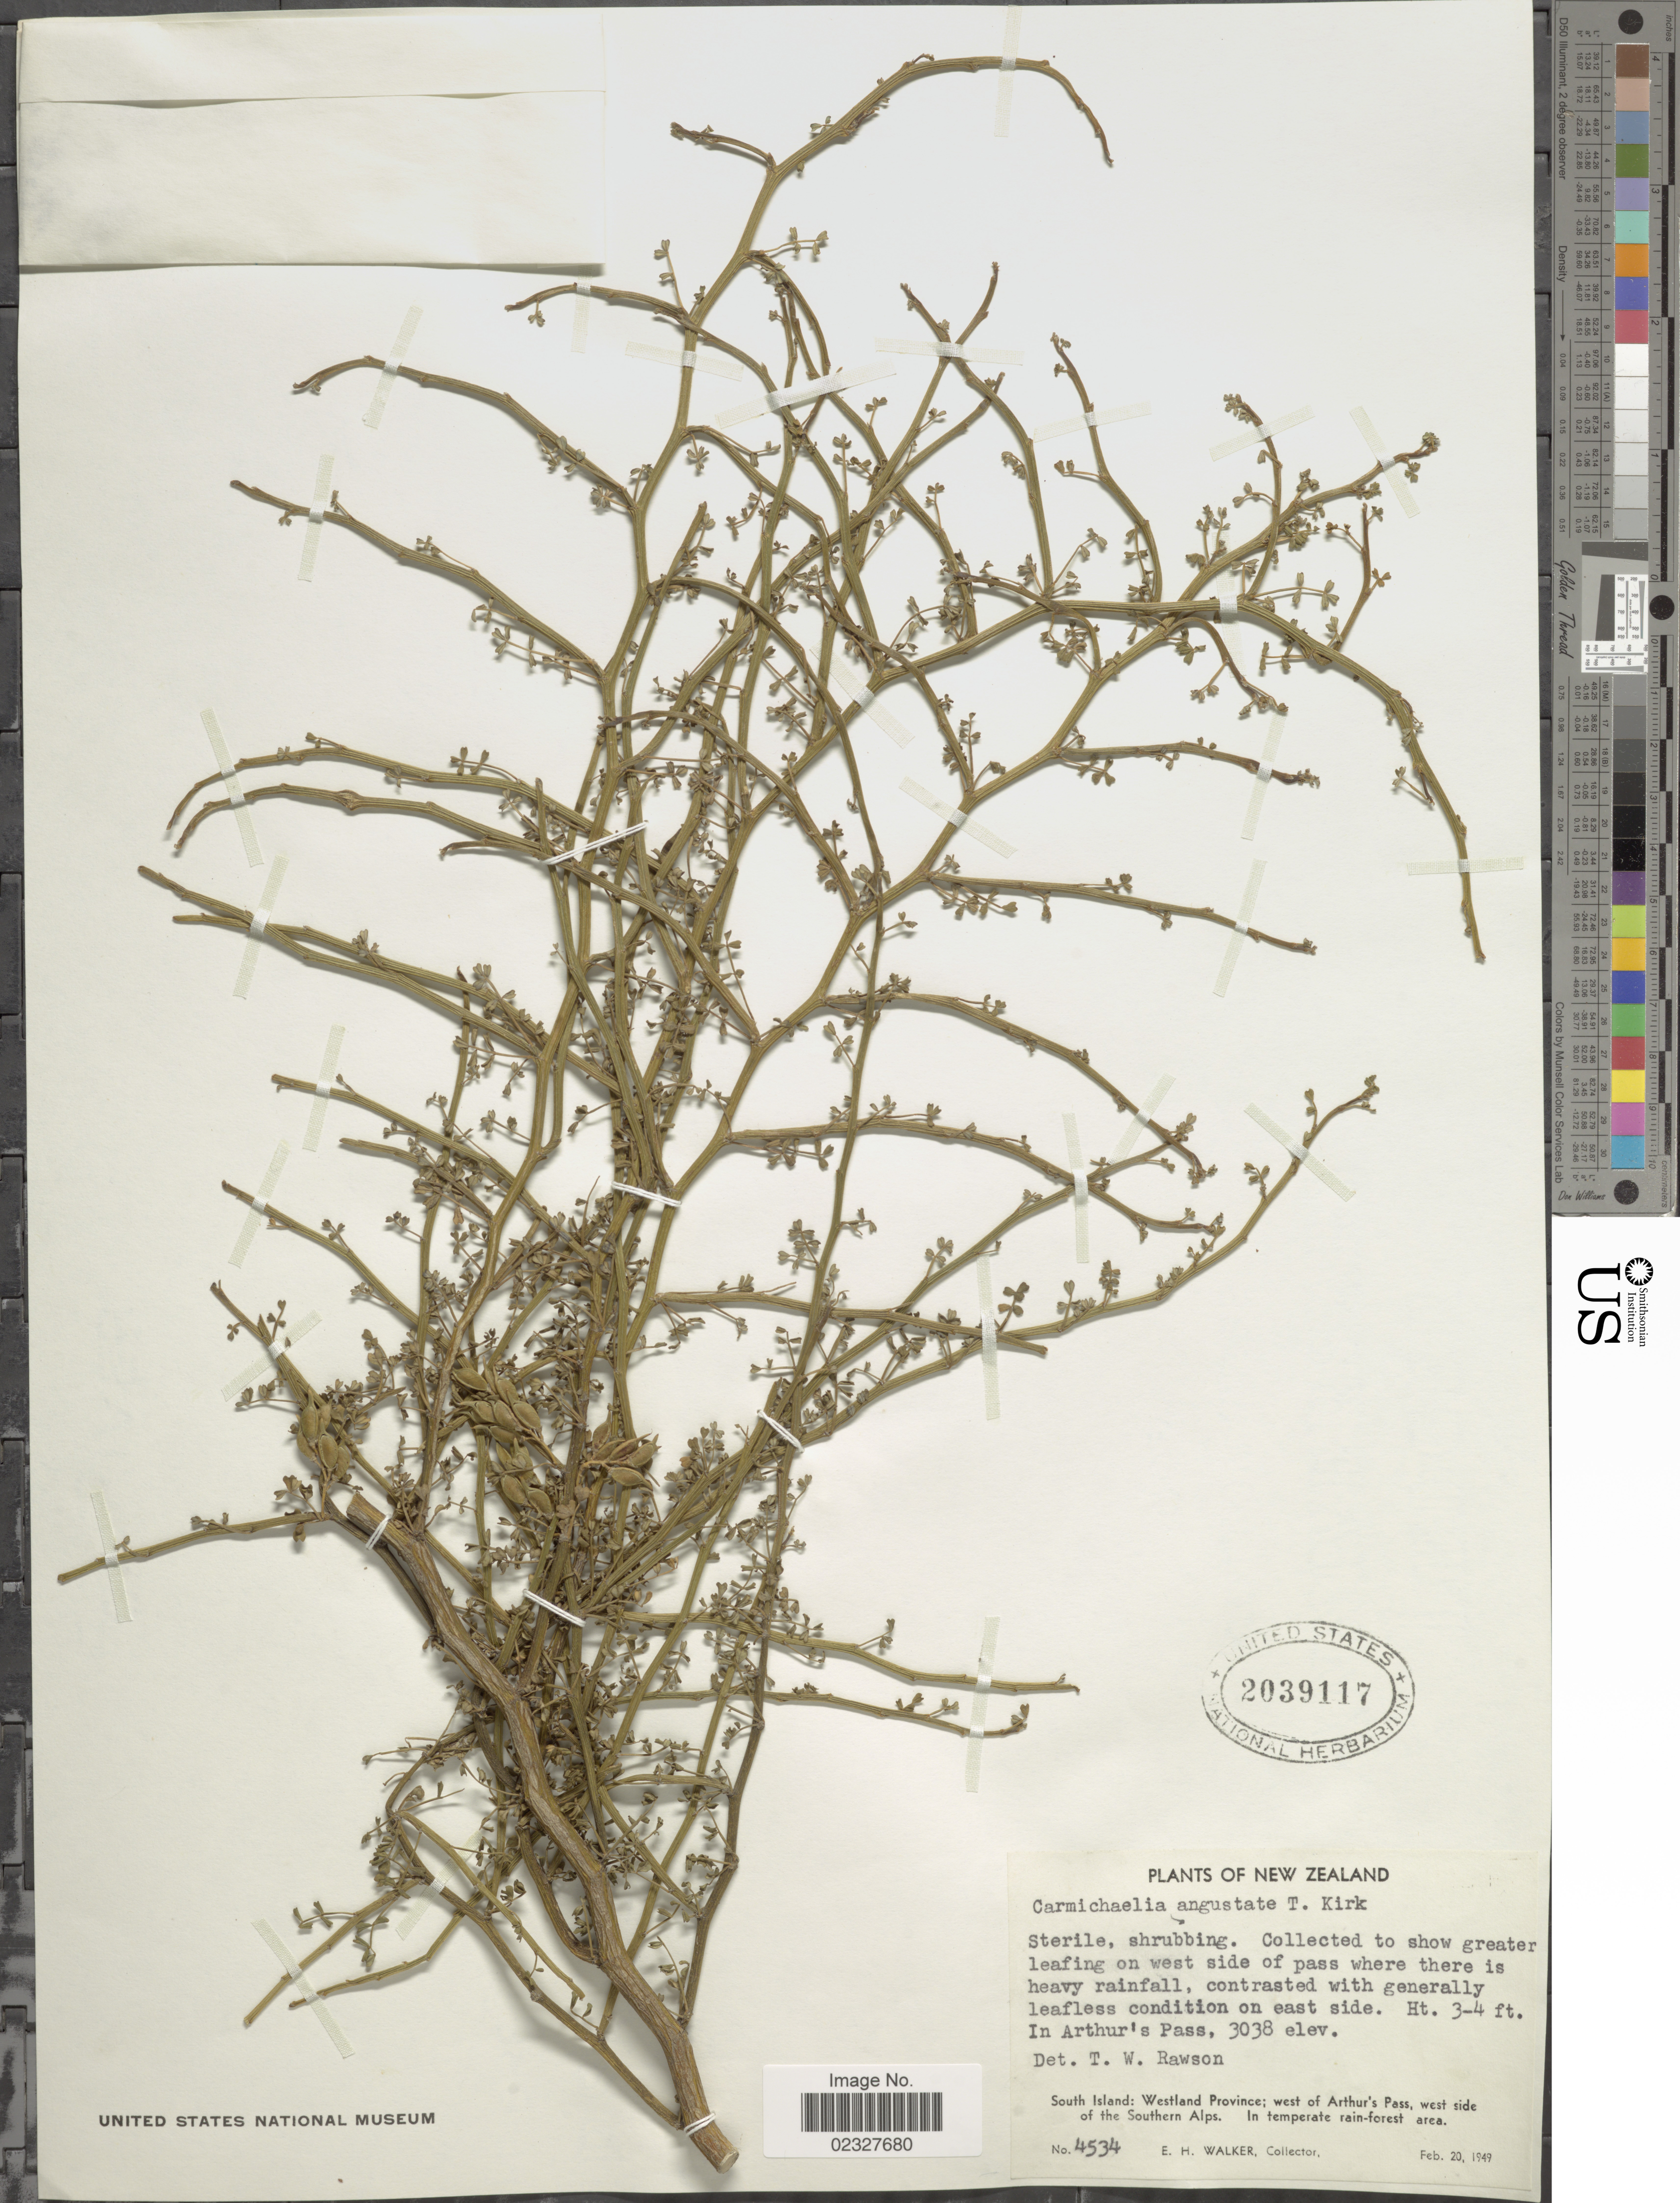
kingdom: Plantae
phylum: Tracheophyta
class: Magnoliopsida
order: Fabales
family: Fabaceae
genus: Carmichaelia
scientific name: Carmichaelia angustata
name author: Kirk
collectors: E. H. Walker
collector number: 4534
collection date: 1949-02-20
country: New Zealand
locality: In Arthur's Pass, South Island: Westland Province; west of Arthur's Pass, west side of the Southern Alps.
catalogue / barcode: US 2039117